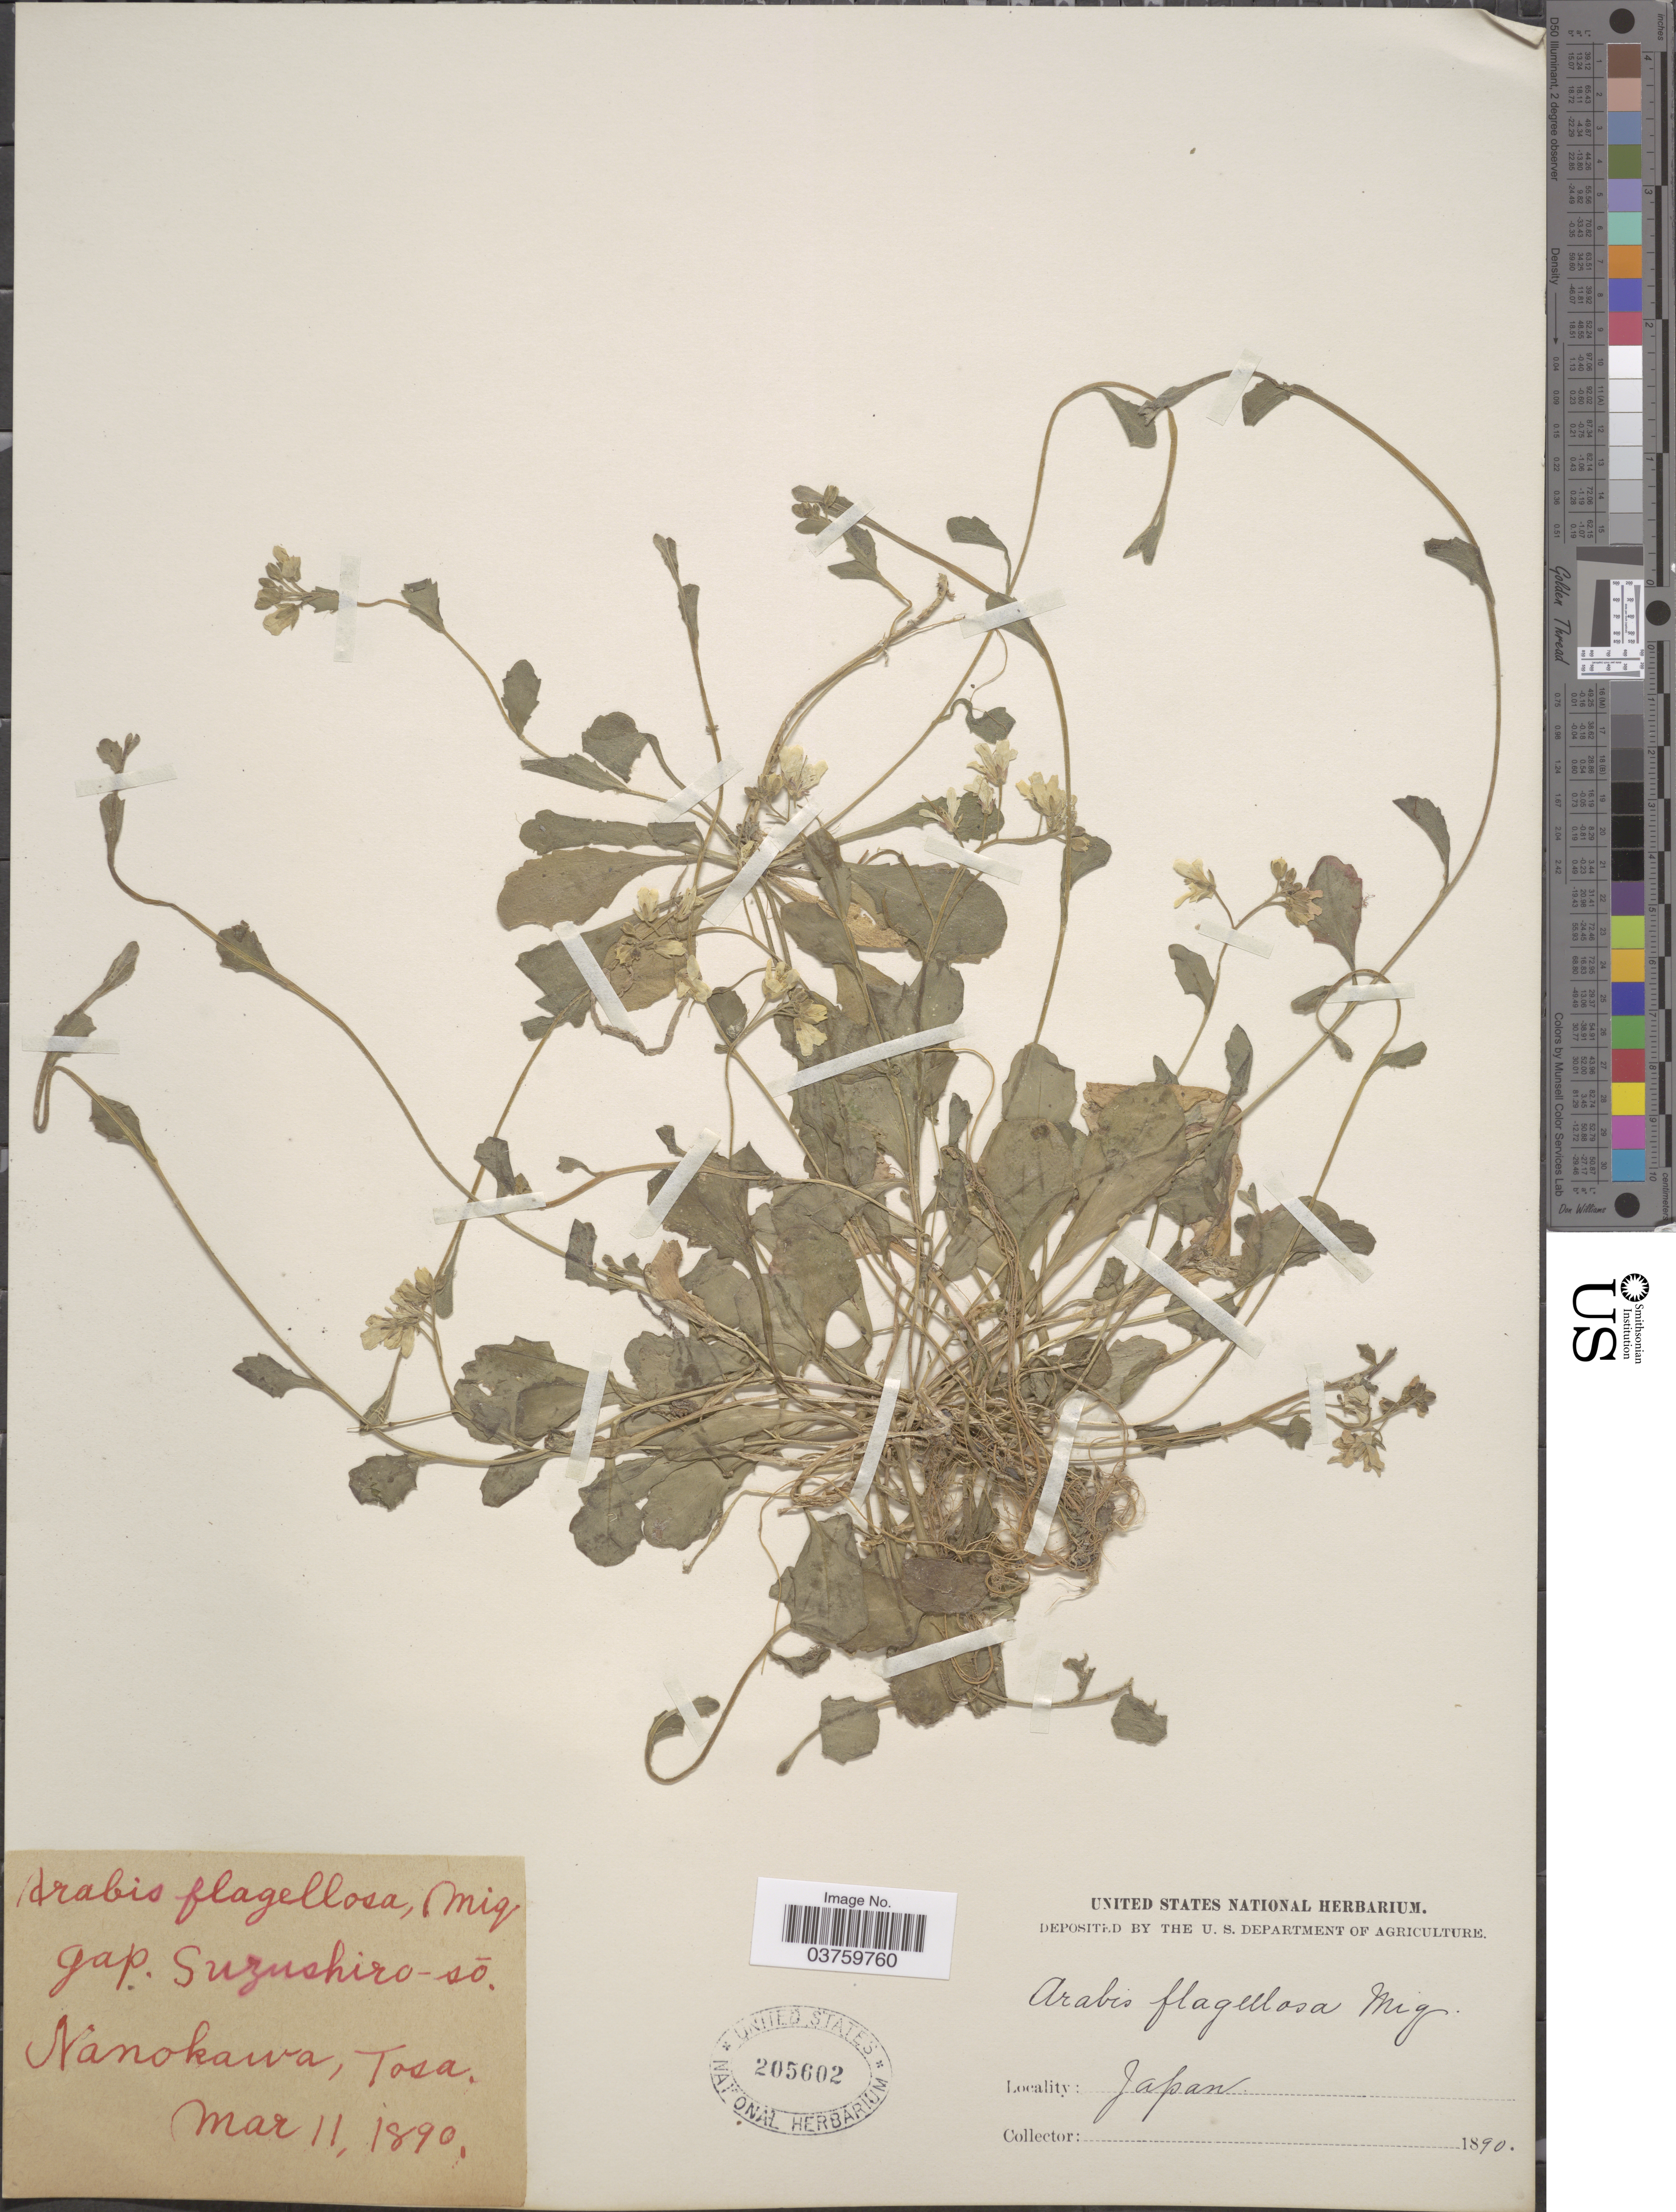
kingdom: Plantae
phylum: Tracheophyta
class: Magnoliopsida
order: Brassicales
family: Brassicaceae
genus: Arabis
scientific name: Arabis flagellosa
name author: Miq.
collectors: ex herb. United States National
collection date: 1890-03-11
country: Japan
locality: Nanokawa, Tosa.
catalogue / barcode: US 205602